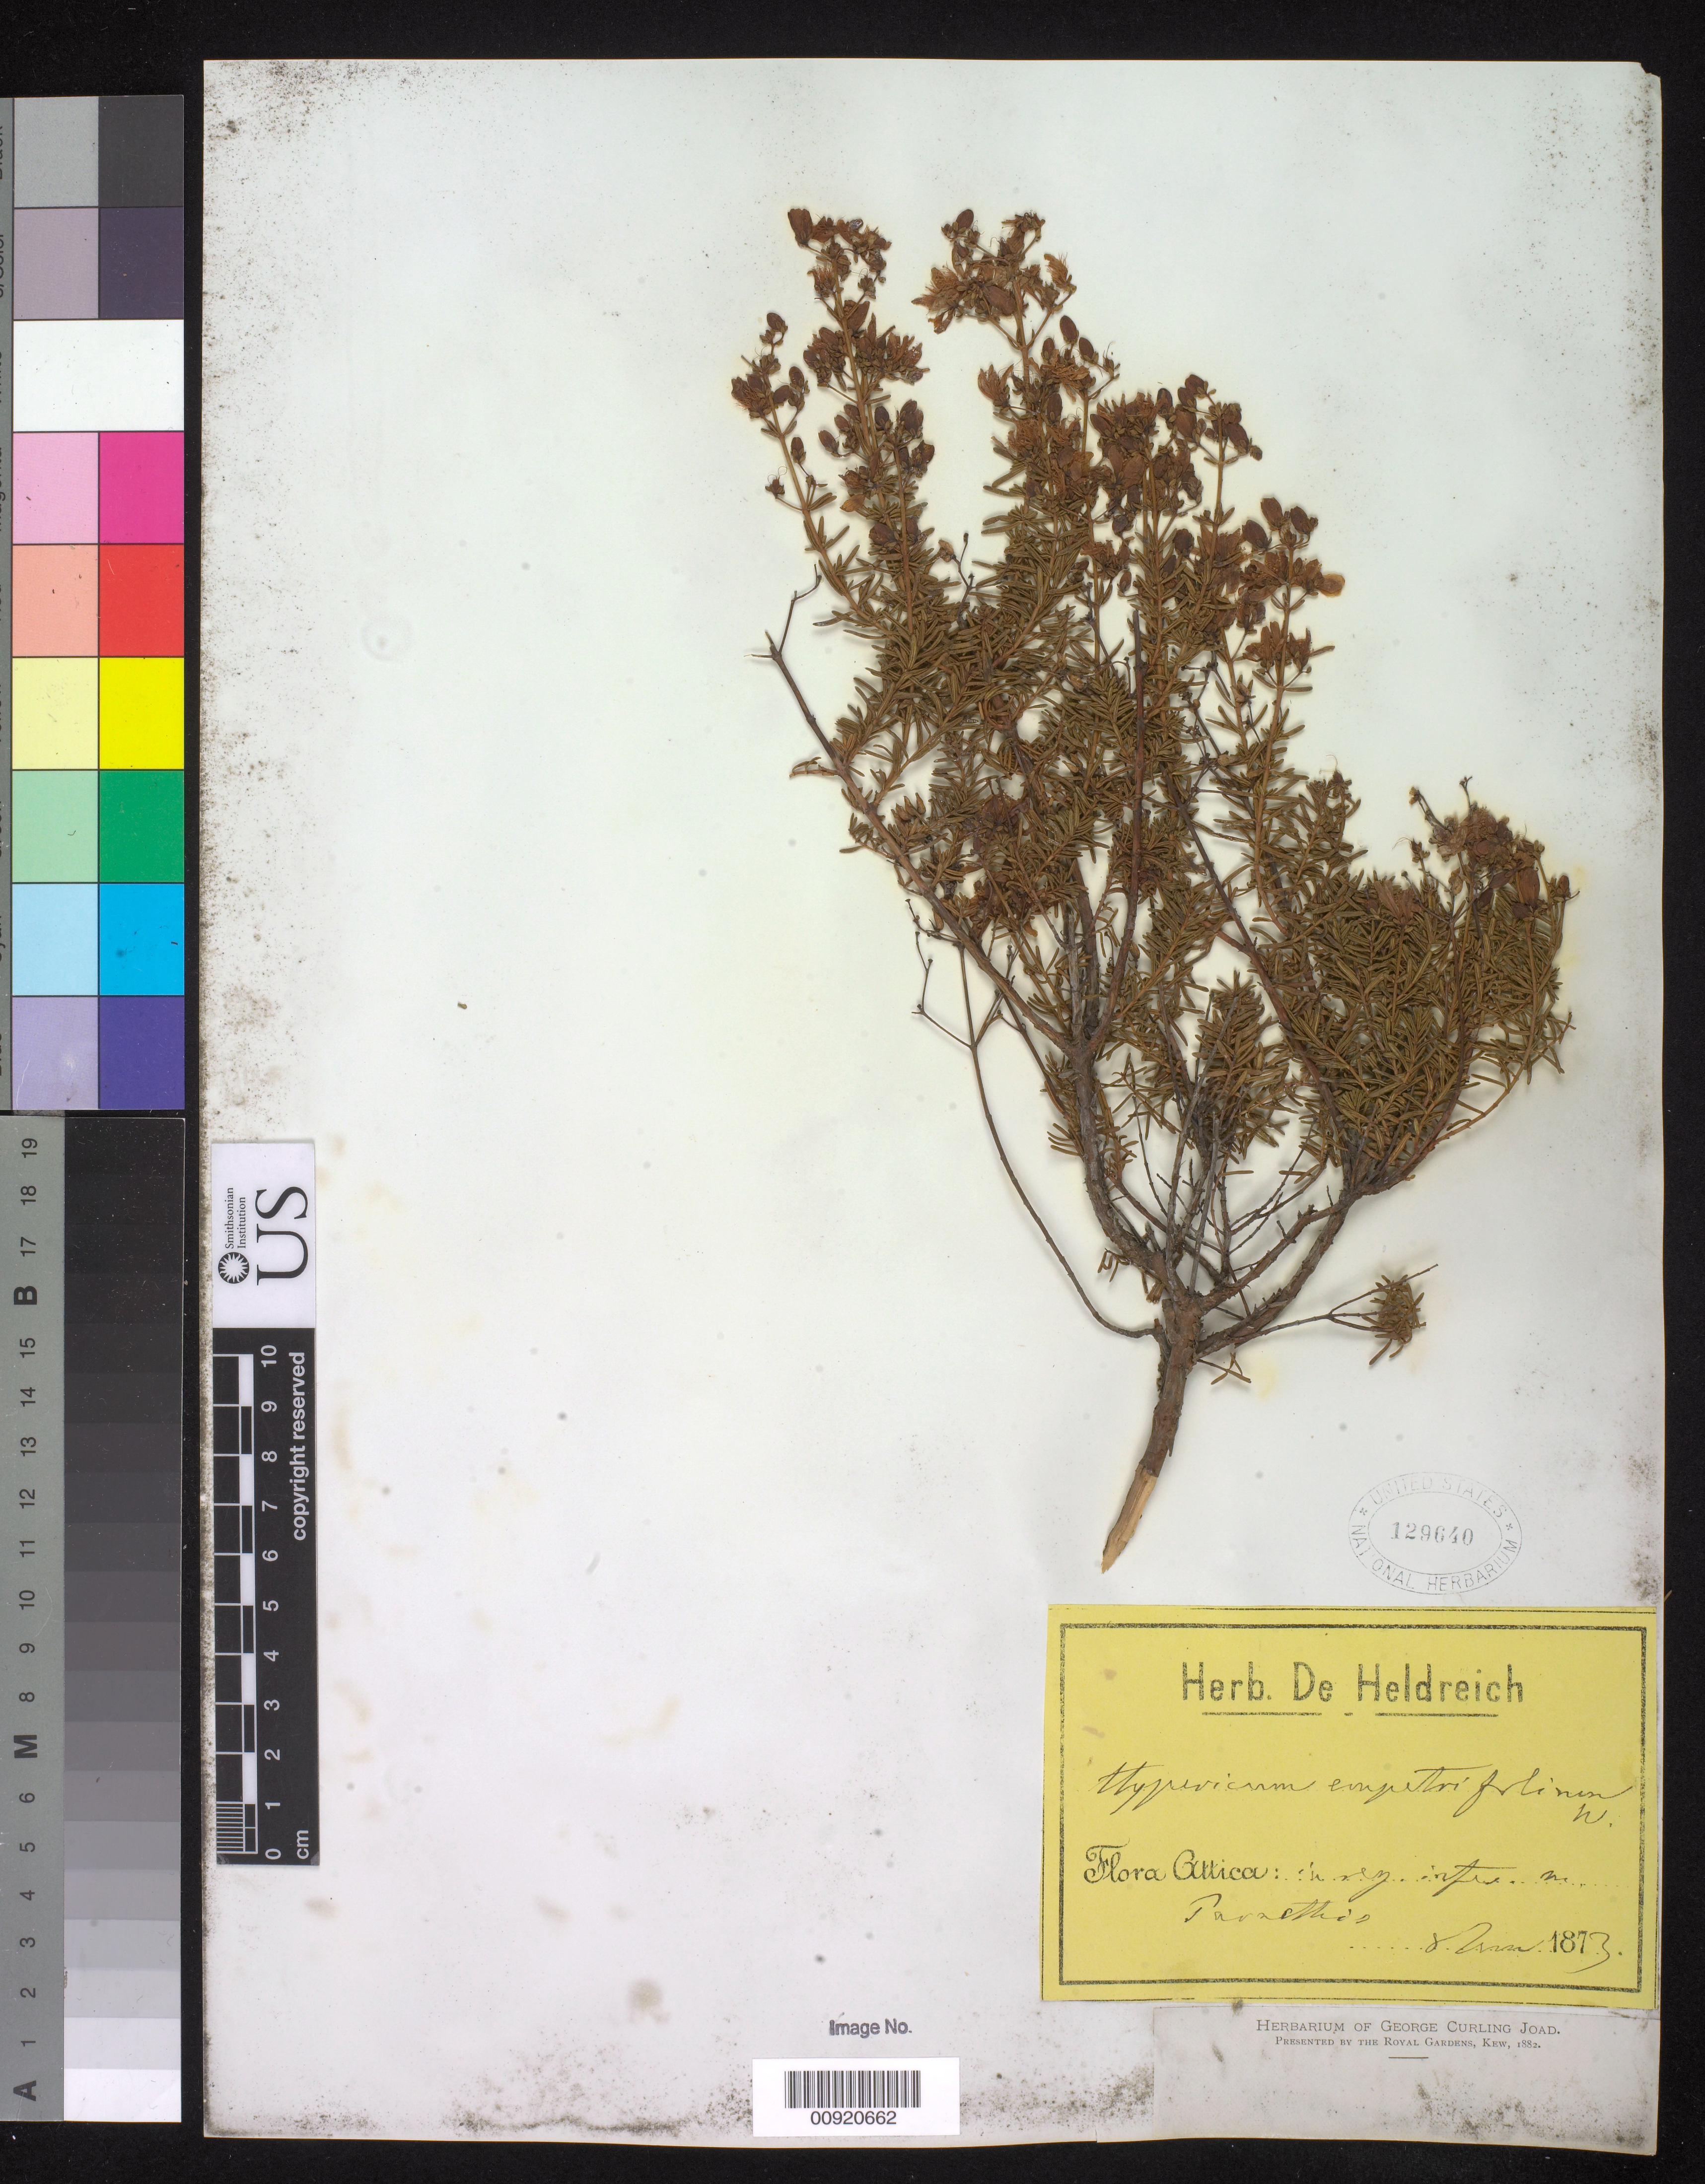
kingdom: Plantae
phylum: Tracheophyta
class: Magnoliopsida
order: Malpighiales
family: Hypericaceae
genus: Hypericum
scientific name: Hypericum empetrifolium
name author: Willd.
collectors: -. de Heldreich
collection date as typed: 08 --- 1873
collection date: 1873-08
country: Greece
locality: Attica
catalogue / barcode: US 129640